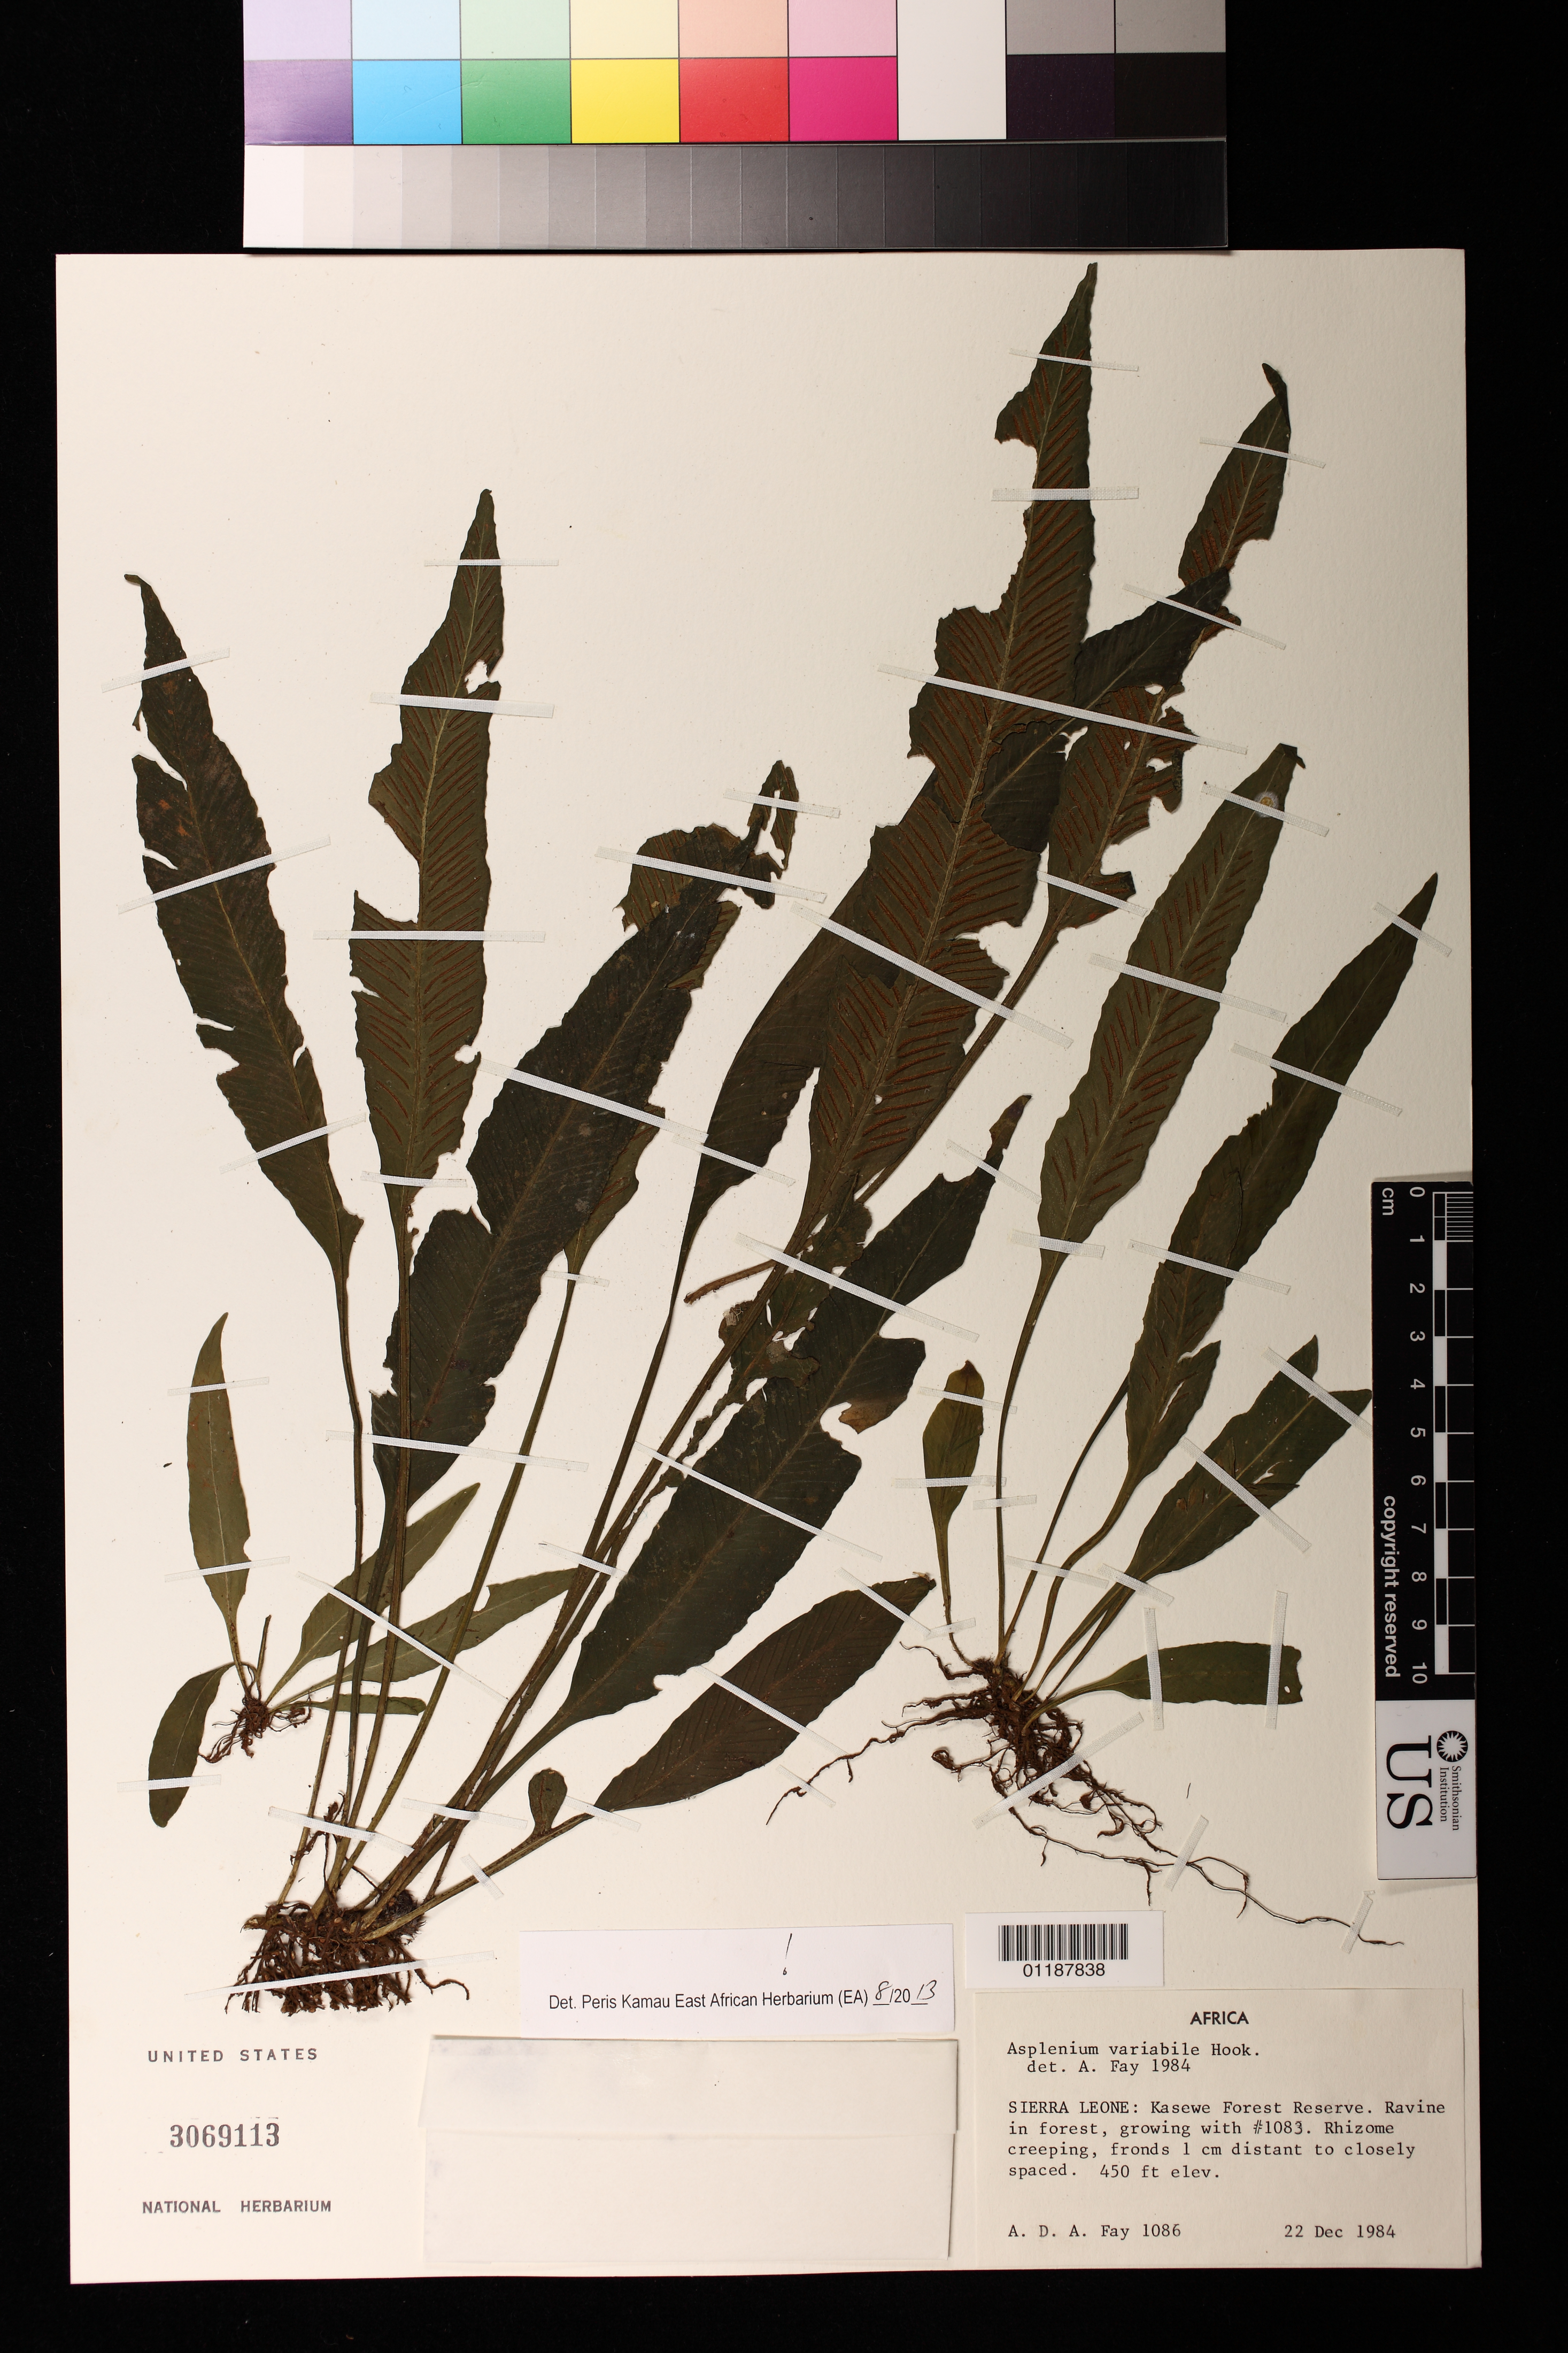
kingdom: Plantae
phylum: Tracheophyta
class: Polypodiopsida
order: Polypodiales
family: Aspleniaceae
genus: Asplenium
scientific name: Asplenium variabile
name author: Hook.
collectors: A. Fay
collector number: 1086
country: Sierra Leone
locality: Kasewe Forest Reserve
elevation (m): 137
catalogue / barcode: US 3069113